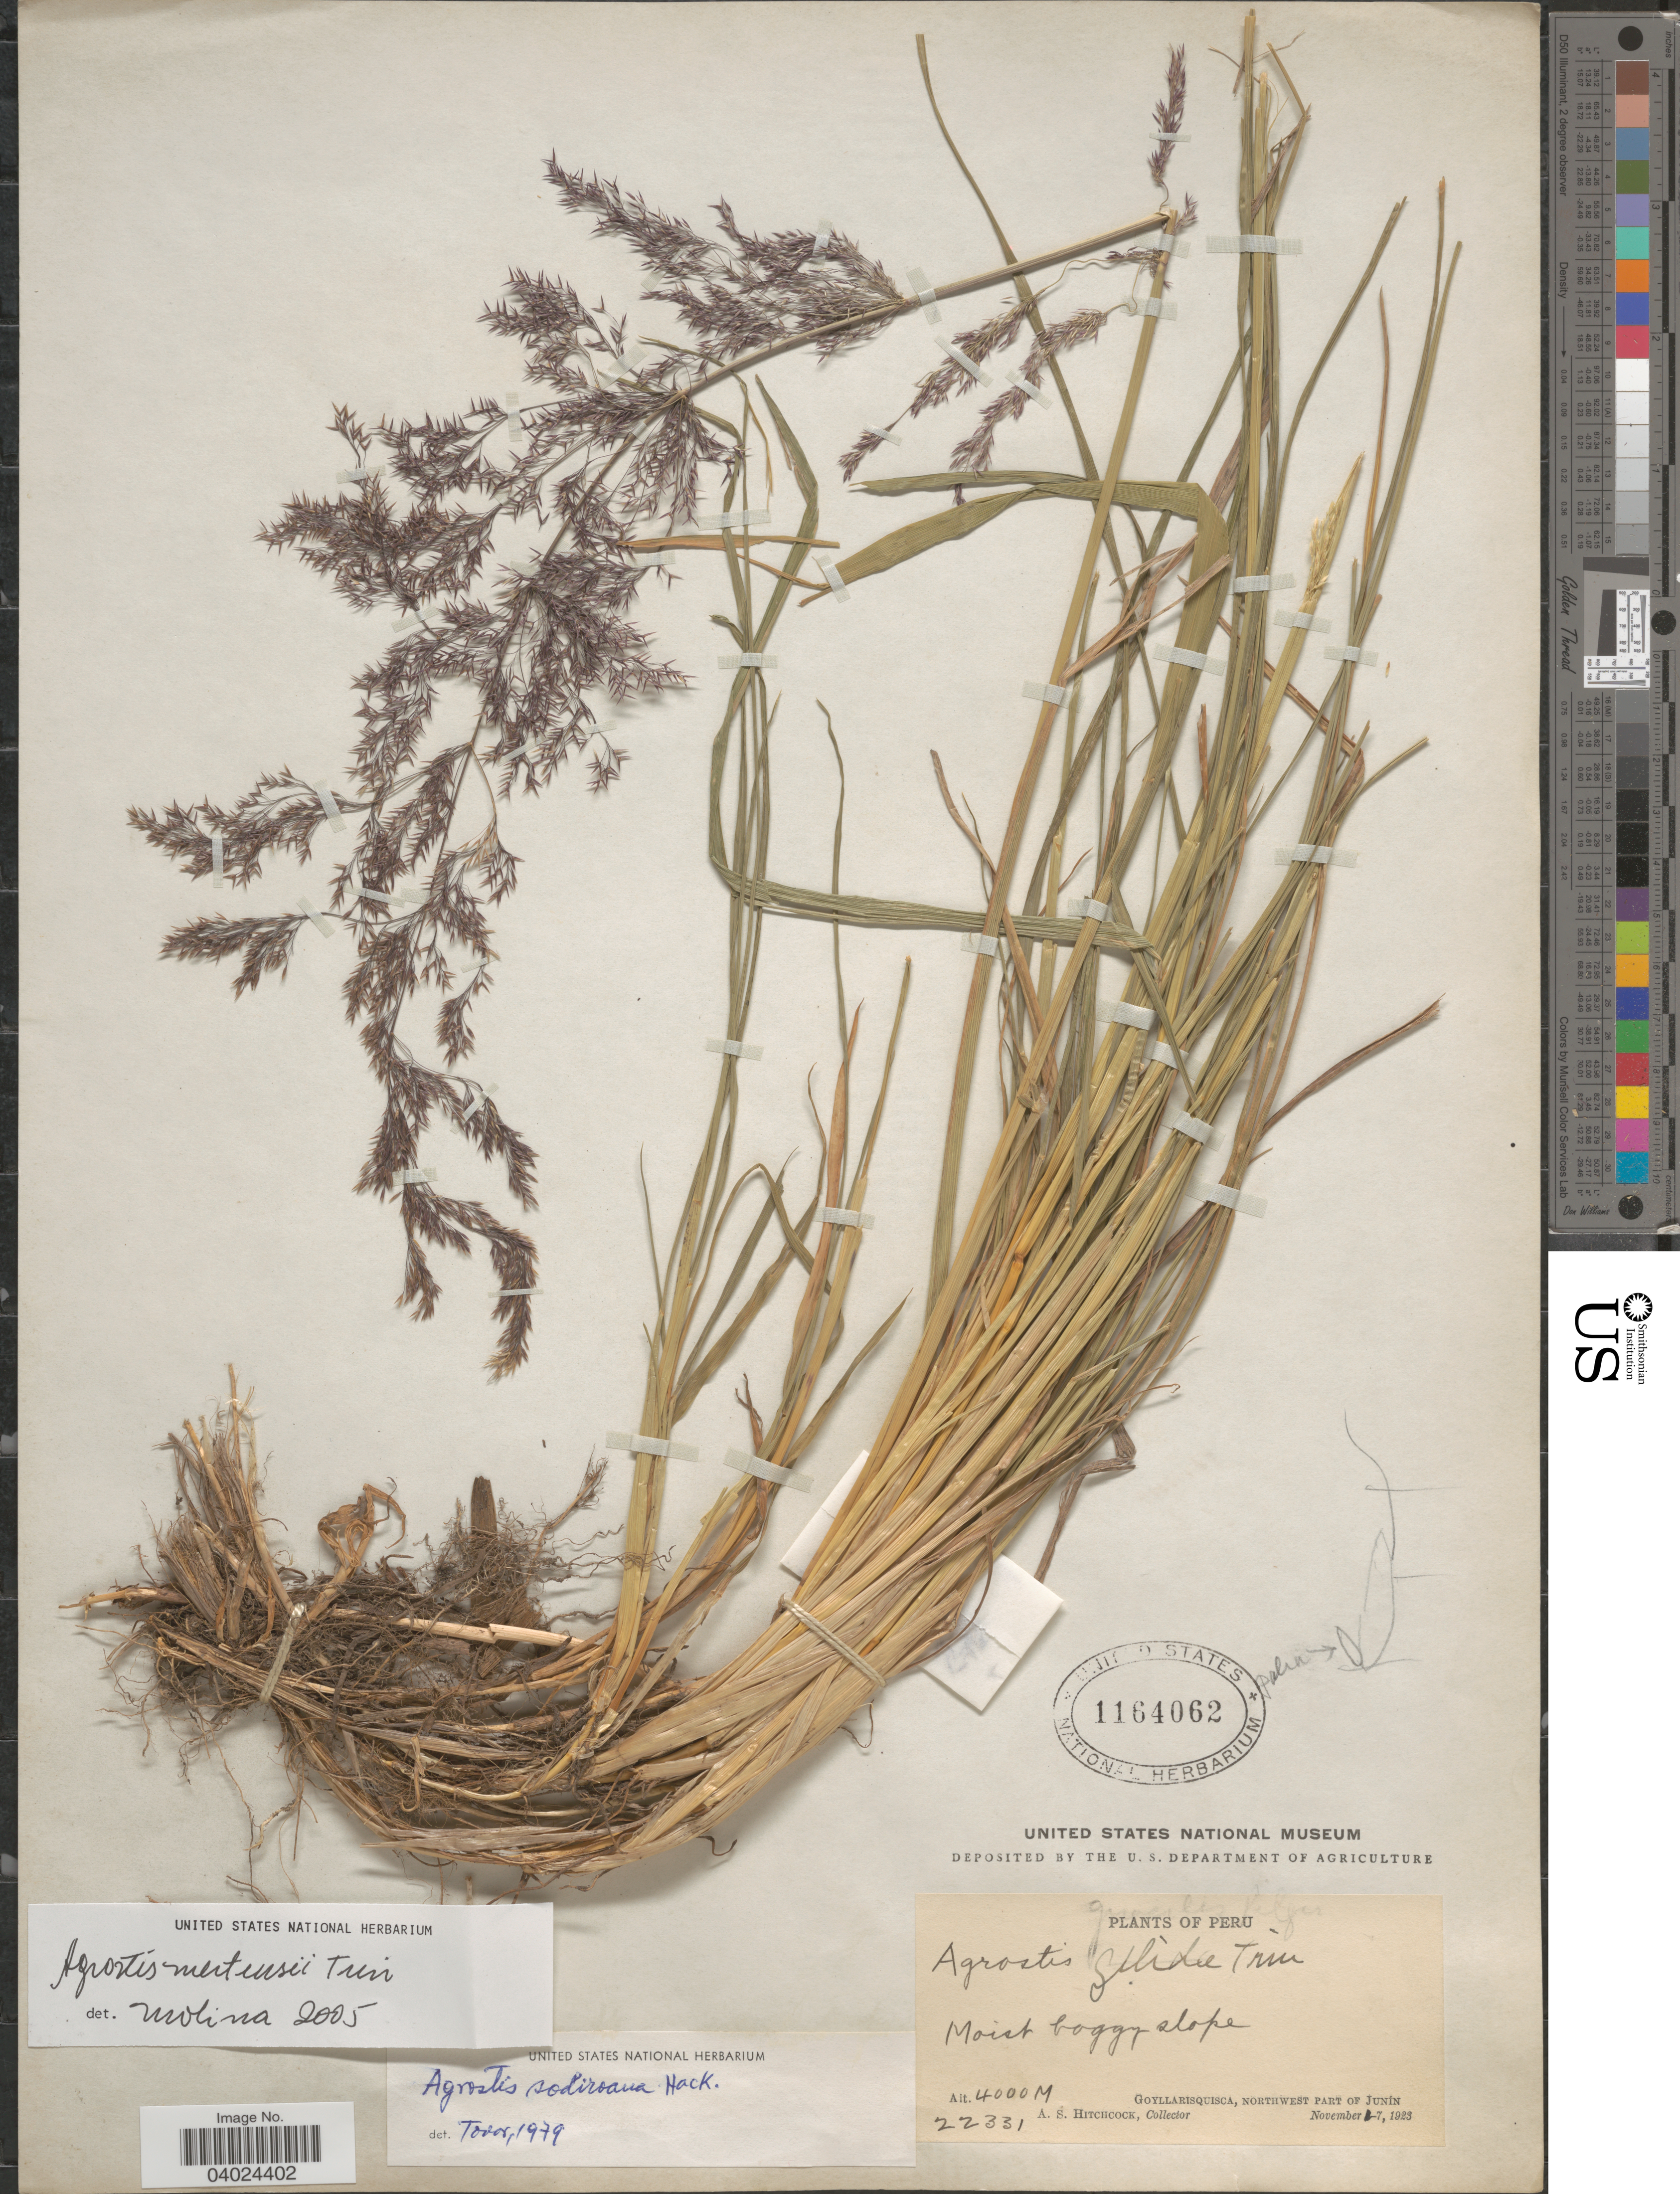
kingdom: Plantae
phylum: Tracheophyta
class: Liliopsida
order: Poales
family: Poaceae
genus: Agrostis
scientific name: Agrostis mertensii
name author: Trin.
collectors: A. S. Hitchcock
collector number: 22331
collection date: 1923-11-07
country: Peru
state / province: Junín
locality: Goyllarisquisca, Northwest part of Junín.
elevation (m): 4000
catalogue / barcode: US 1164062